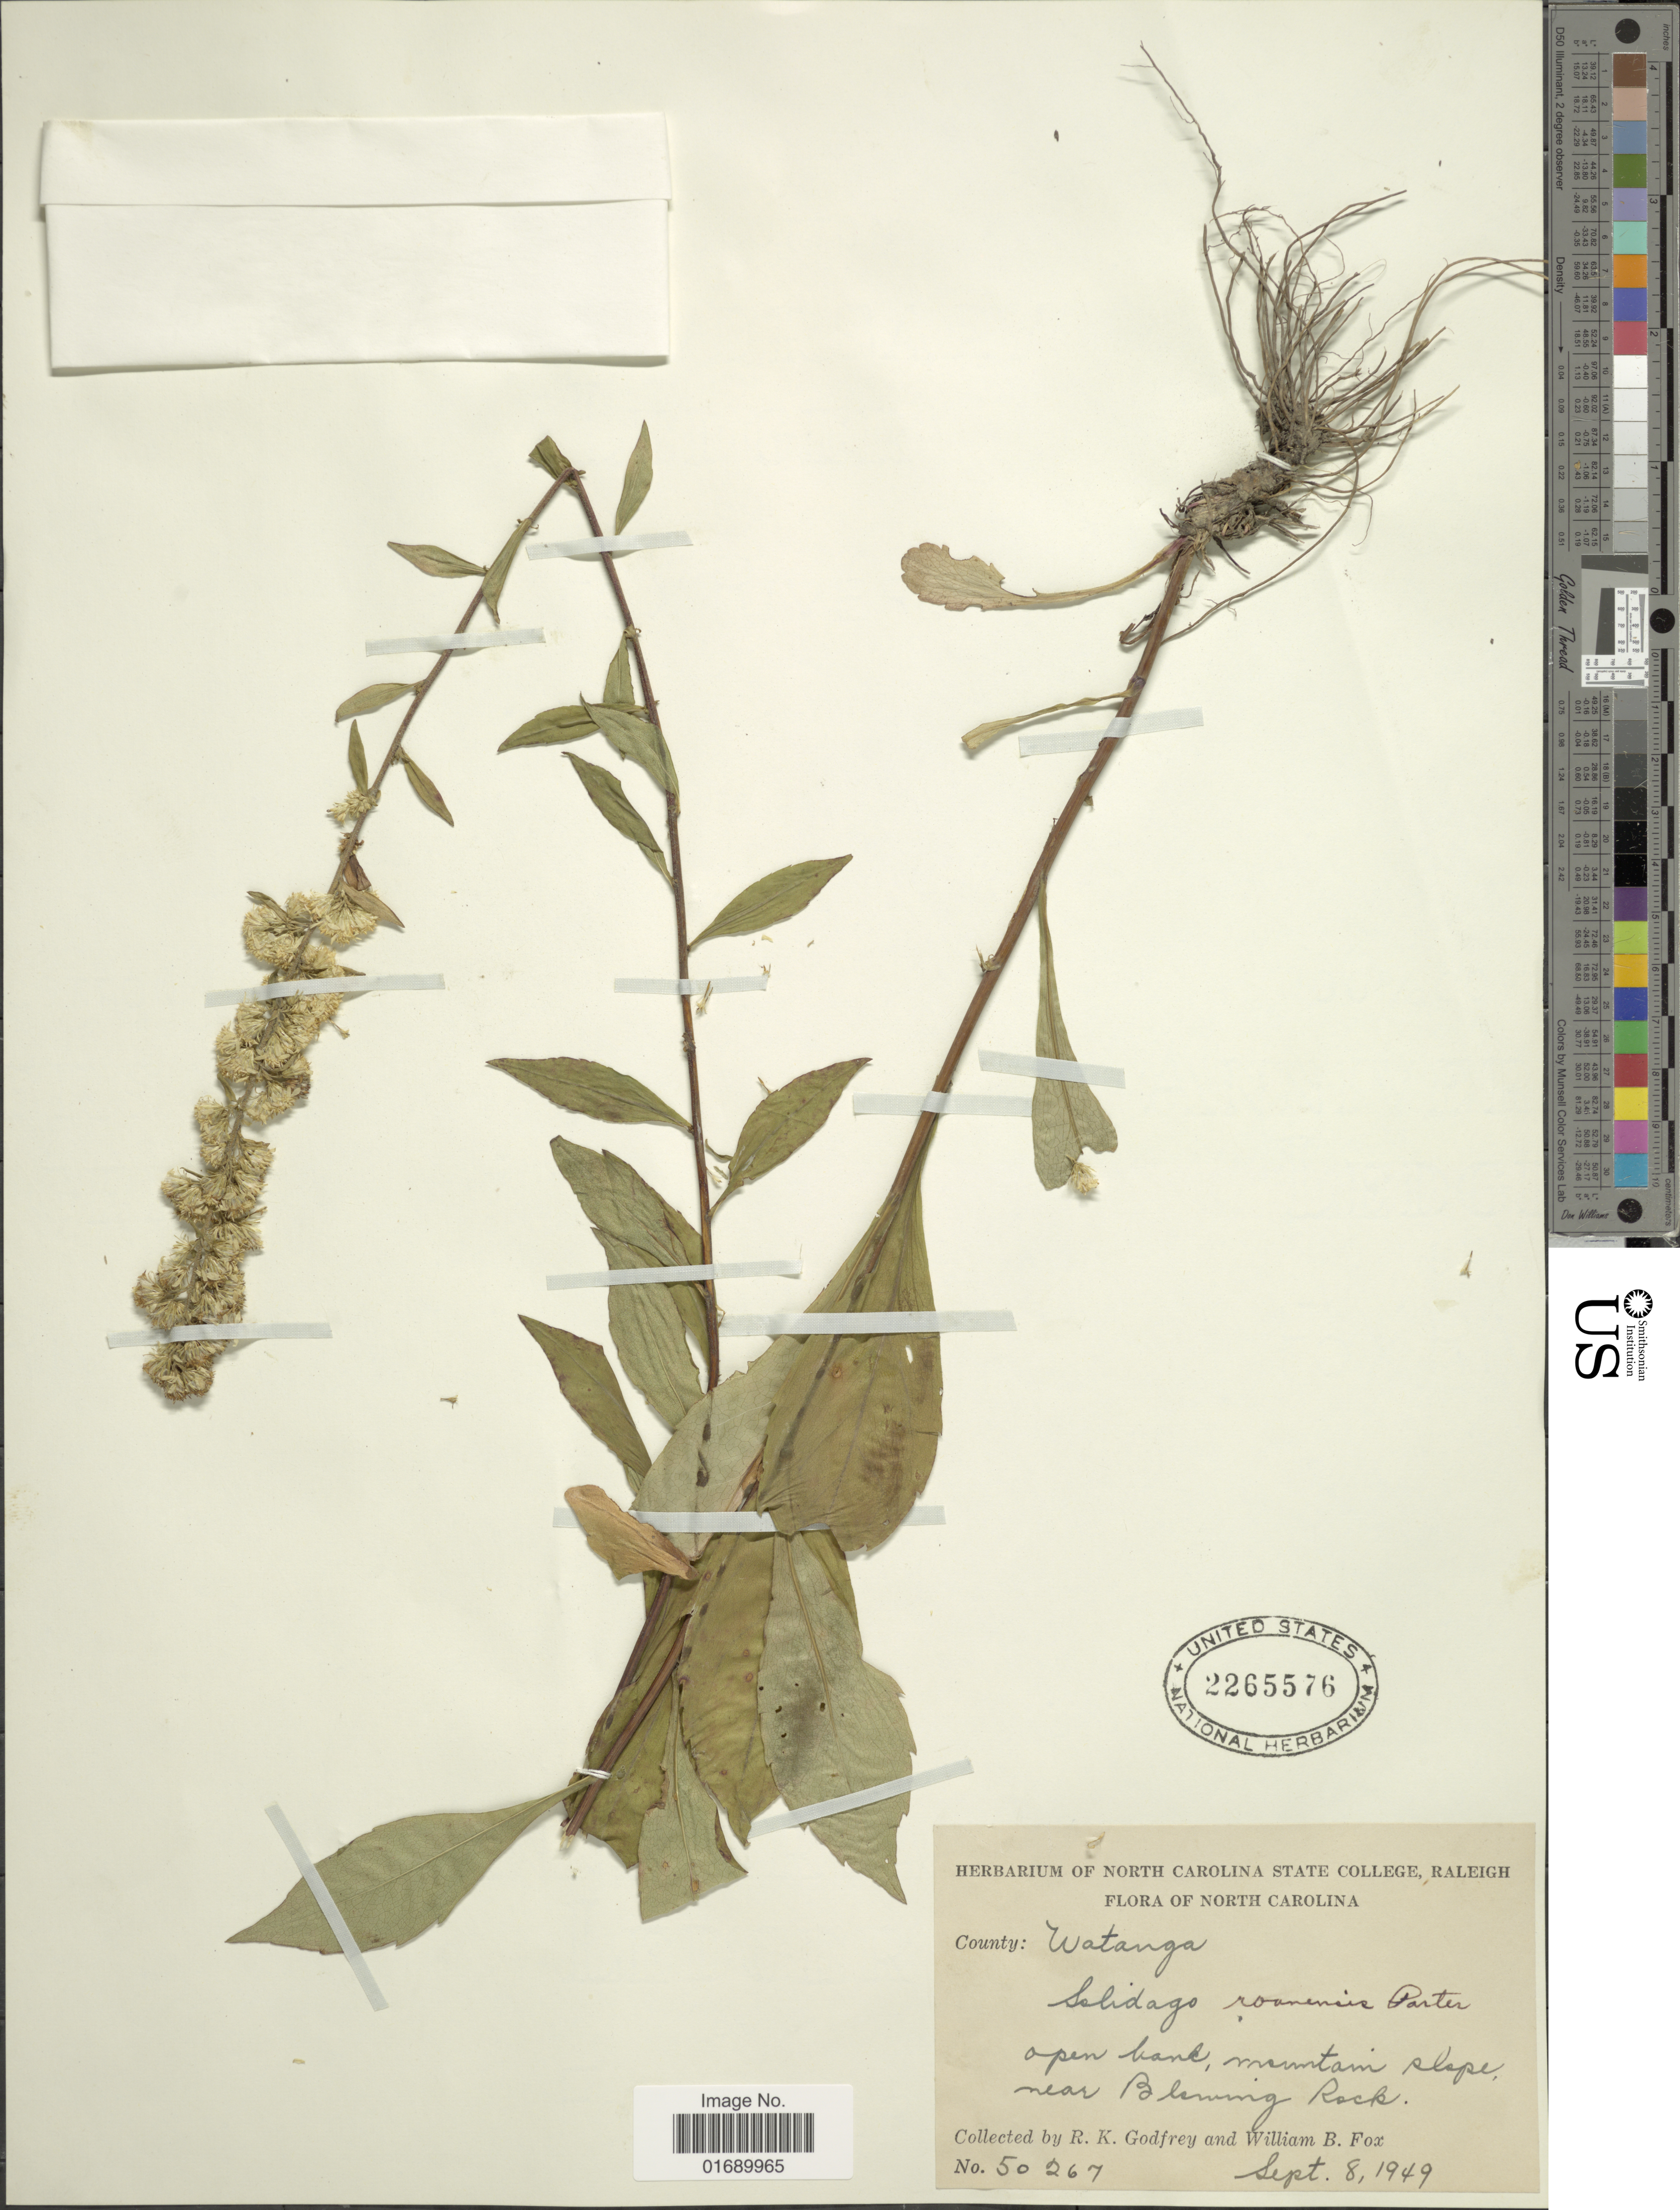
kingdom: Plantae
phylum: Tracheophyta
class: Magnoliopsida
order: Asterales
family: Asteraceae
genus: Solidago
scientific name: Solidago roanensis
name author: Porter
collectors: R. K. Godfrey & W. B. Fox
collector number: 50267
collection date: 1949-09-08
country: United States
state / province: North Carolina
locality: County: Watanga, open bank, mountain slope near Blewing Rock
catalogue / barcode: US 2265576